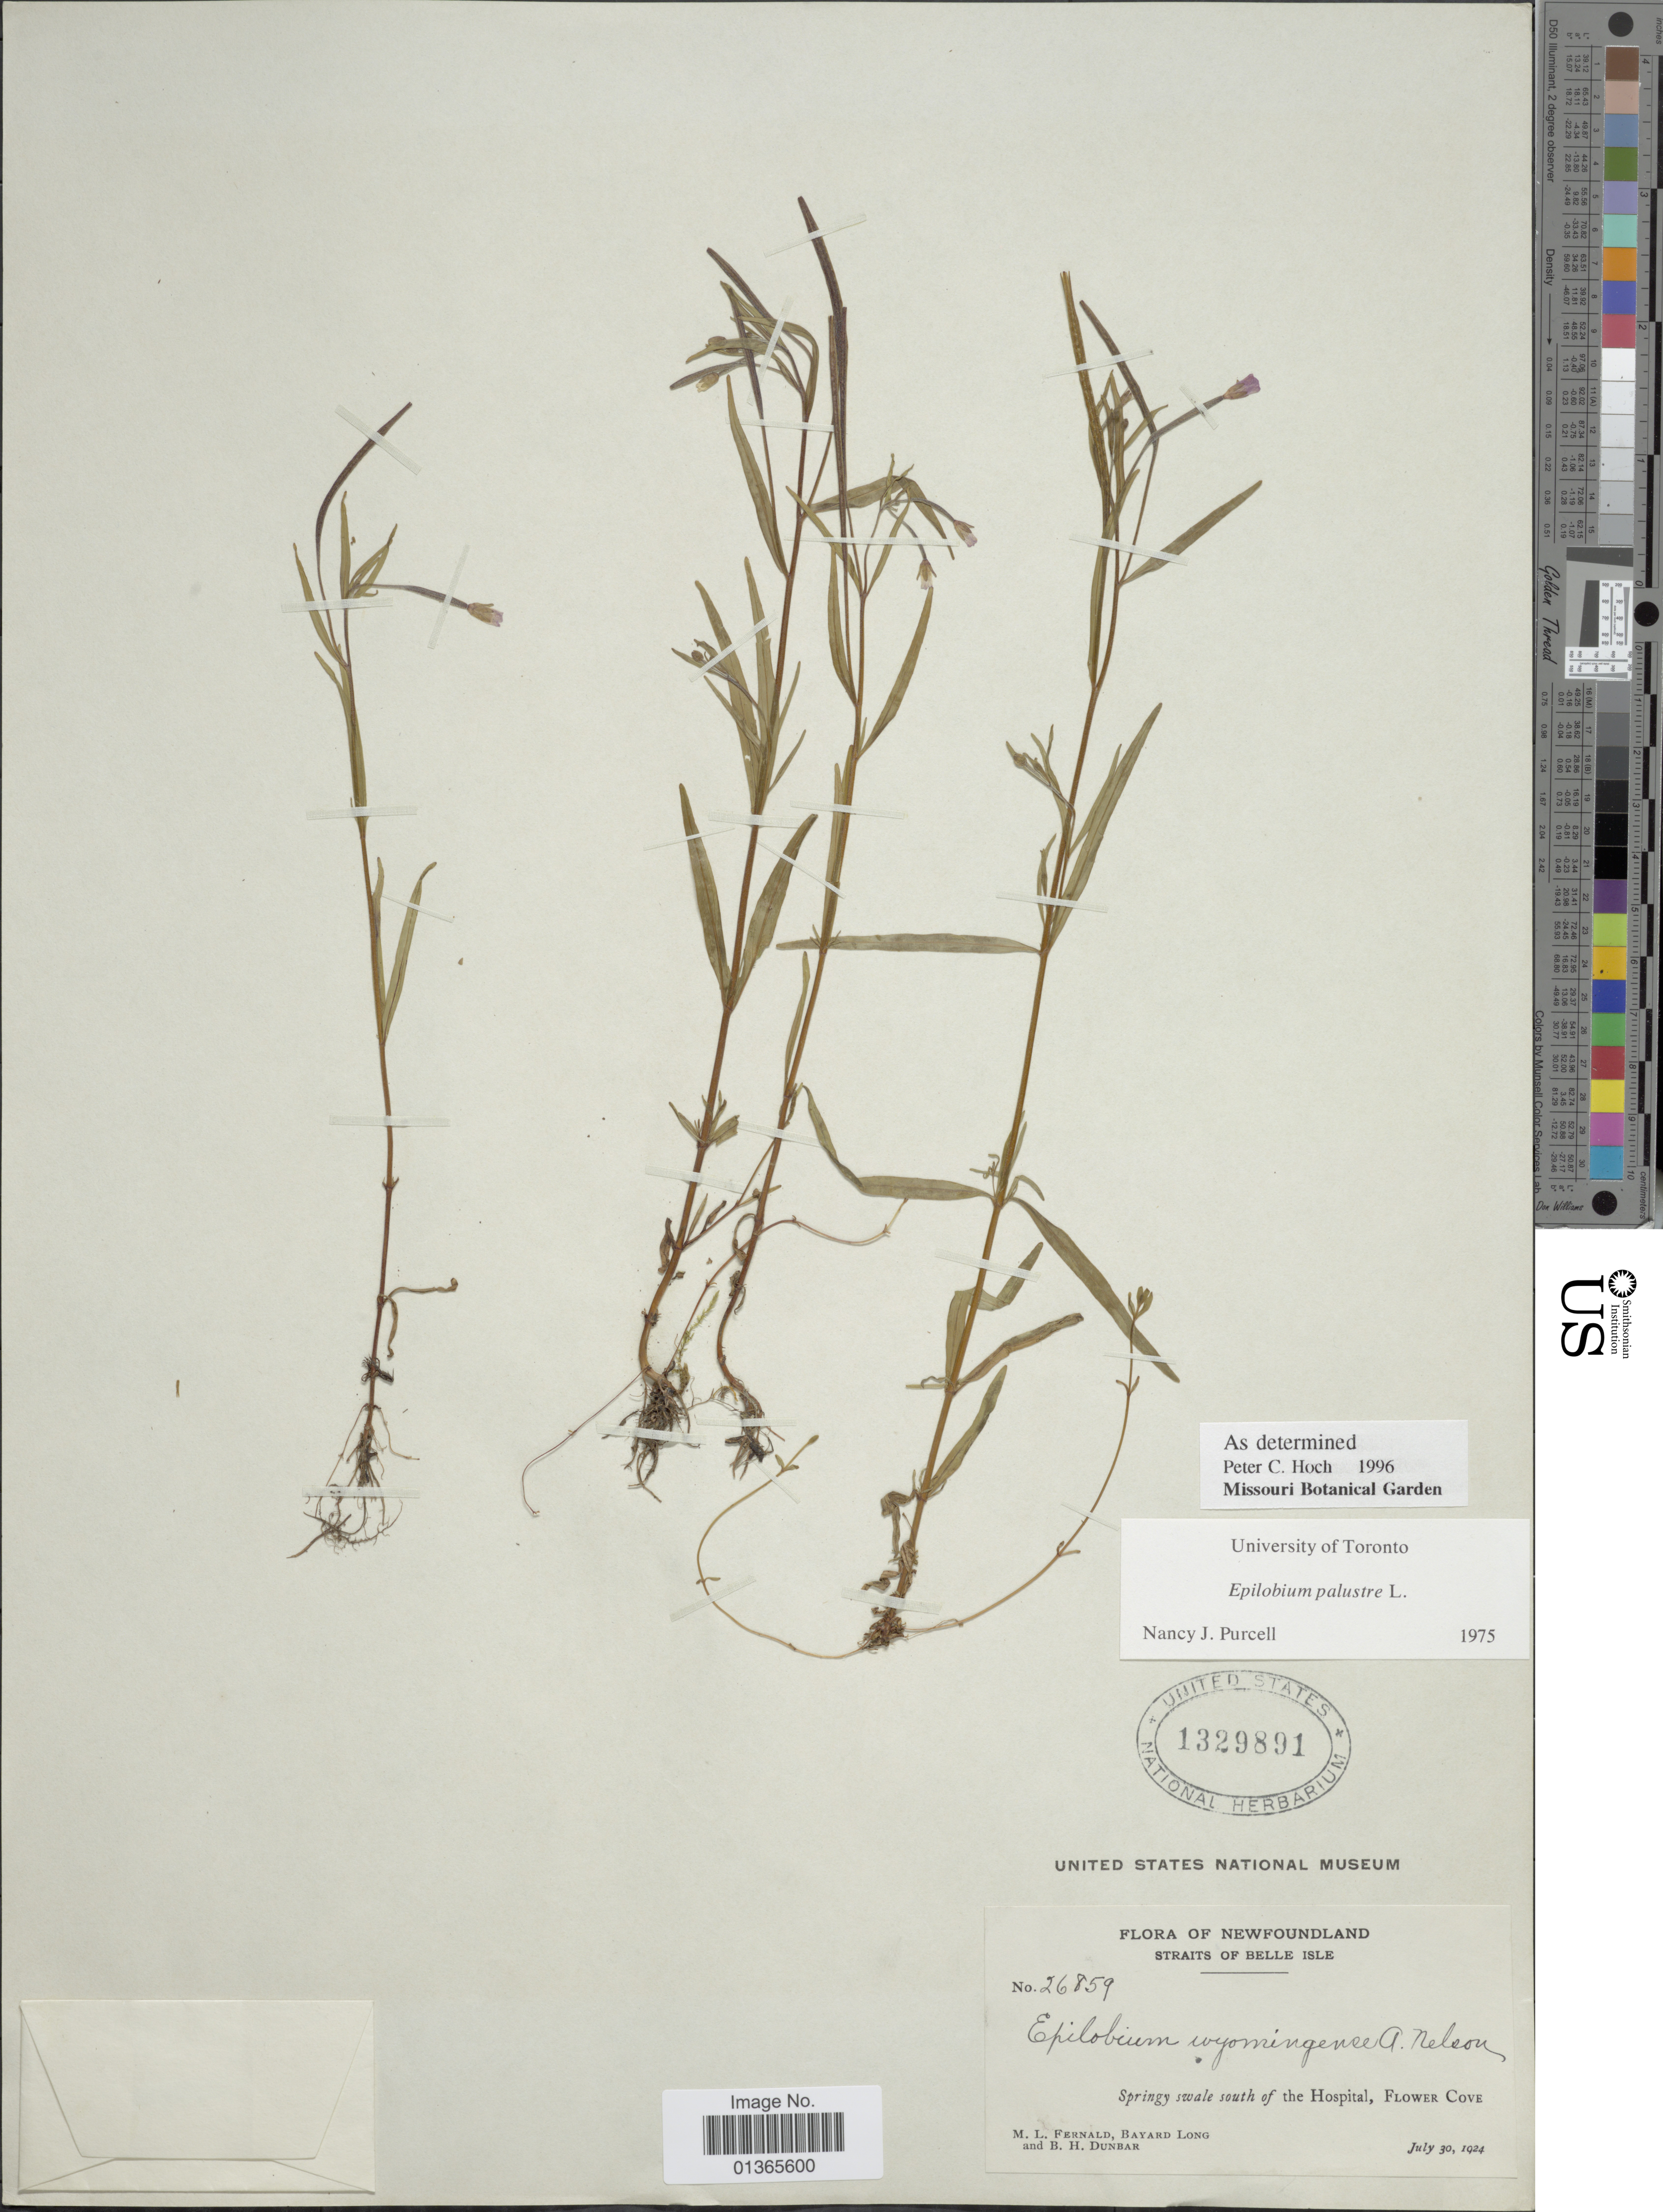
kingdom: Plantae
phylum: Tracheophyta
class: Magnoliopsida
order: Myrtales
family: Onagraceae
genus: Epilobium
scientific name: Epilobium palustre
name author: L.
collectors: M. L. Fernald, B. Long & B. Dunbar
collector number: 26859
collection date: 1924-07-30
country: Canada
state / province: Newfoundland and Labrador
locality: Straits of Belle Isle. Springy swale south of the Hospital, Flower Cove.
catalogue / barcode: US 1329891